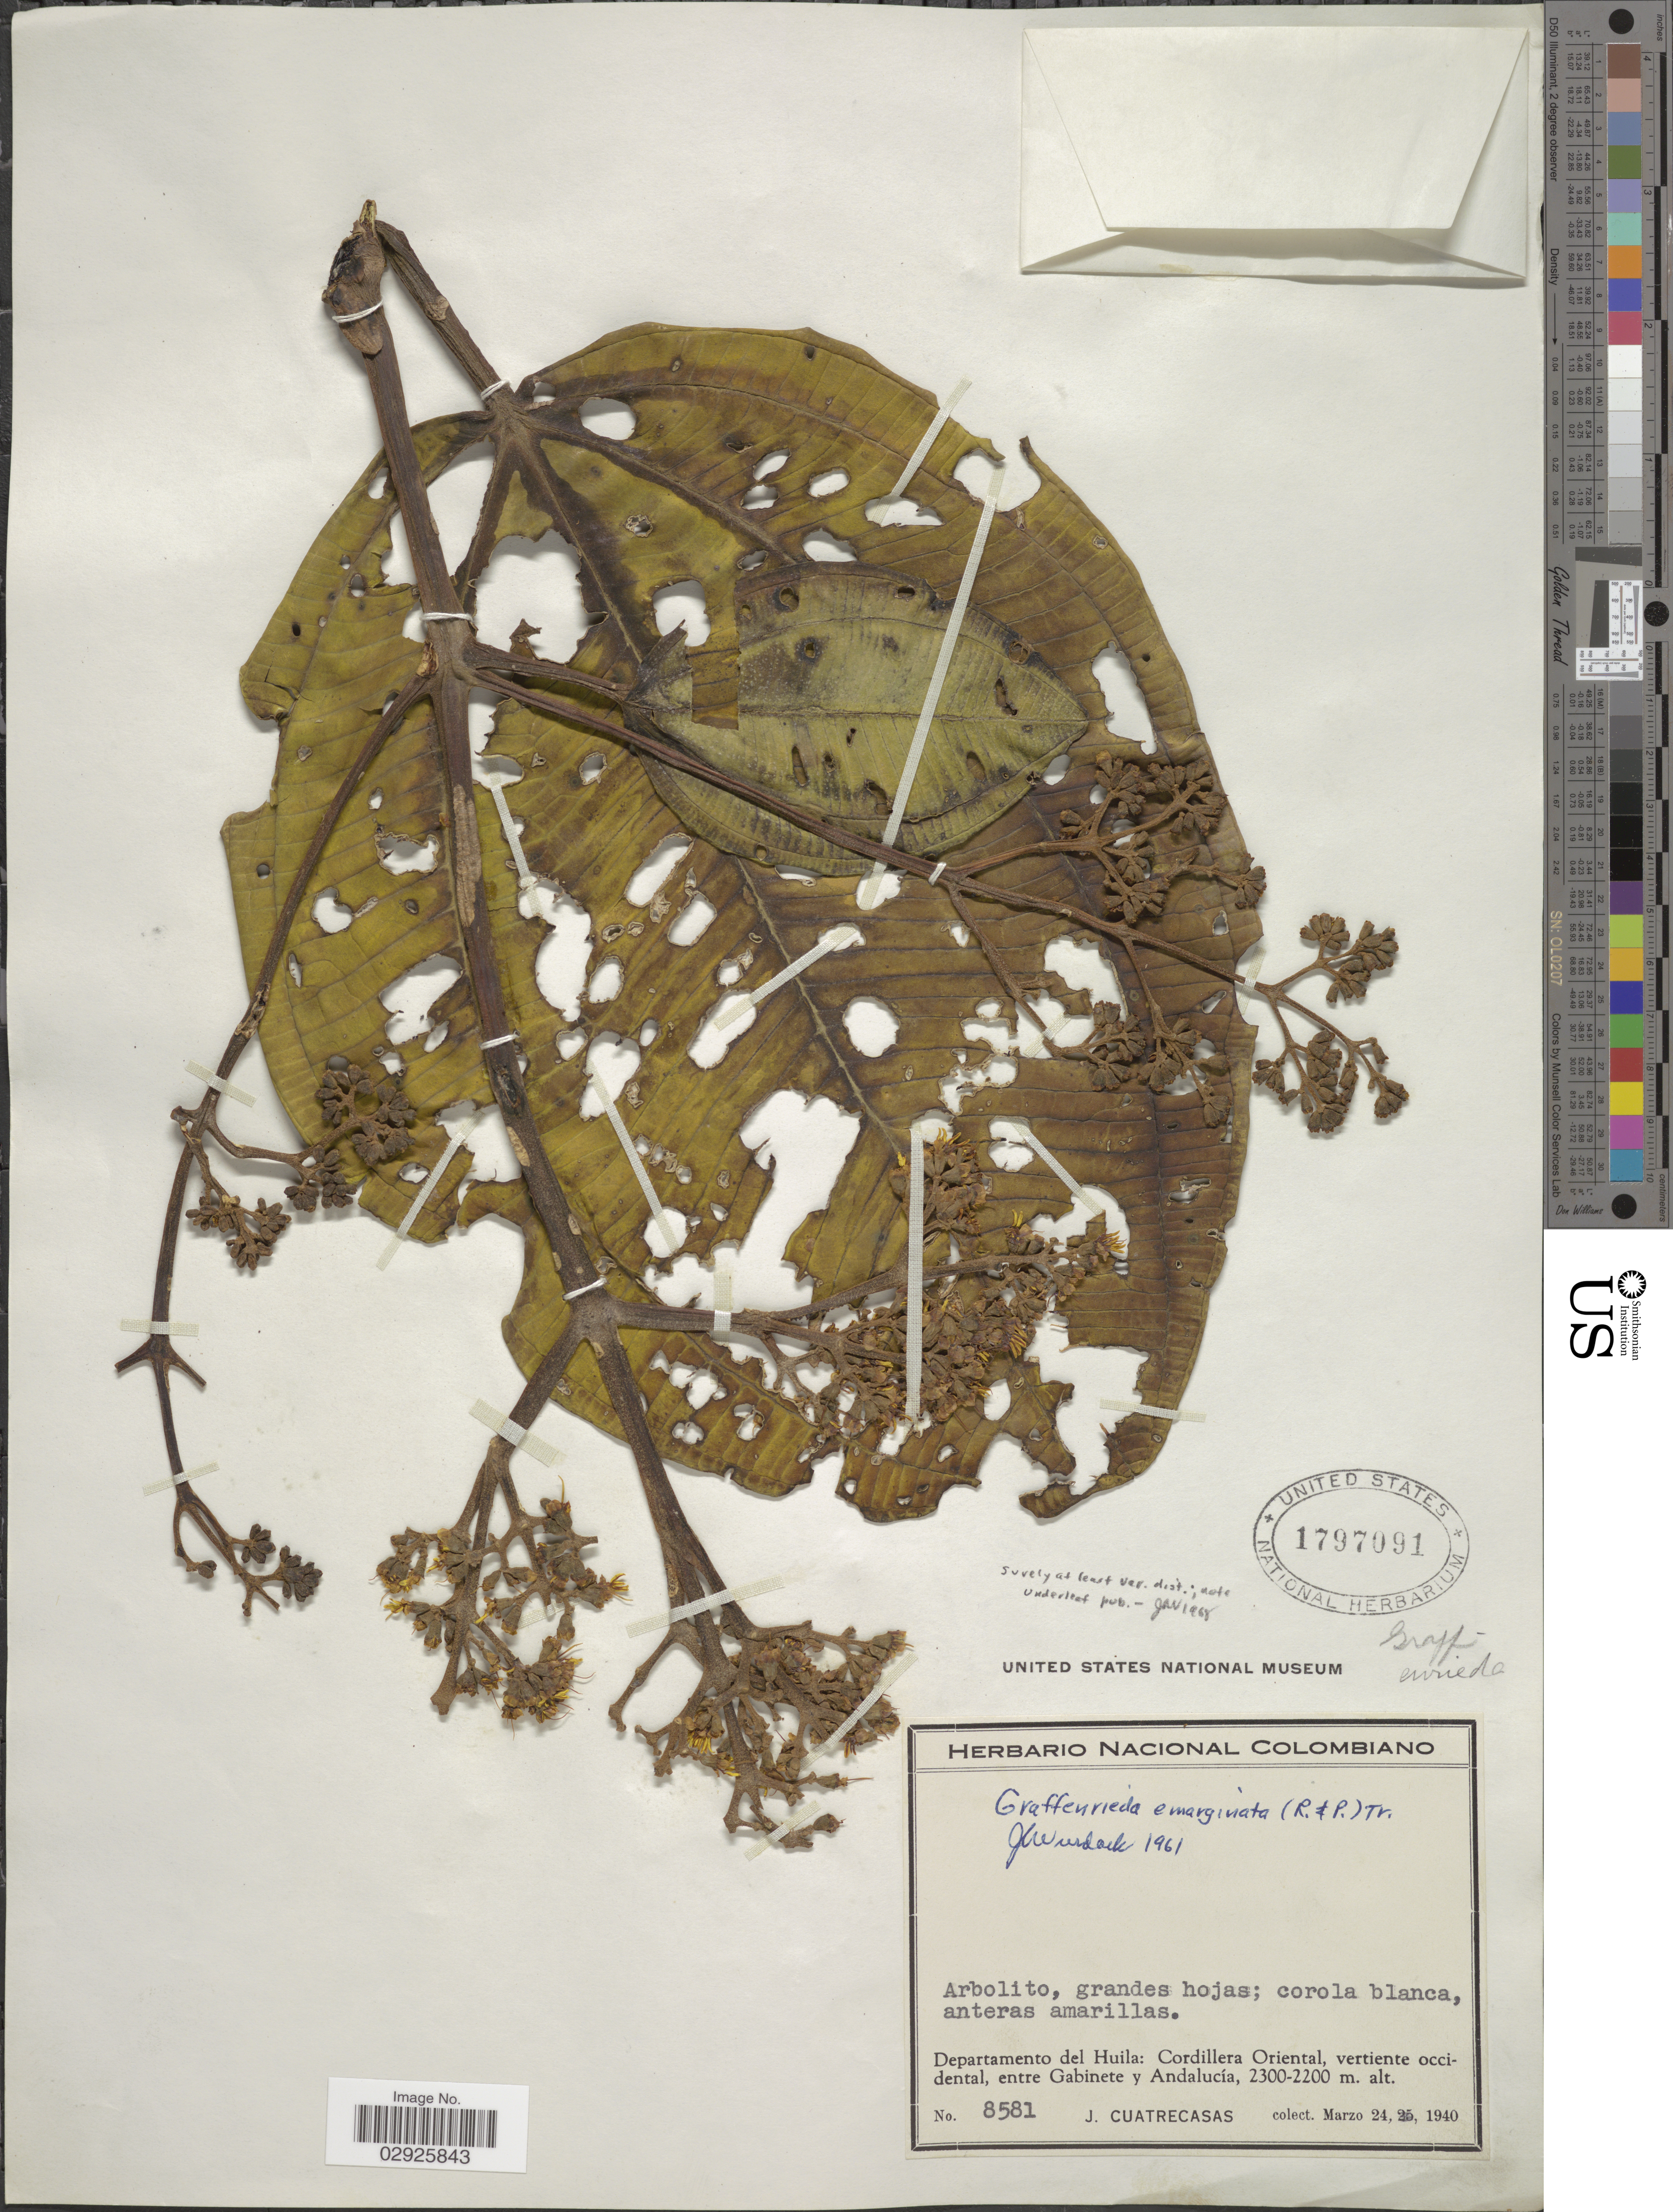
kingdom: Plantae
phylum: Tracheophyta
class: Magnoliopsida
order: Myrtales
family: Melastomataceae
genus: Graffenrieda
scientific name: Graffenrieda emarginata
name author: (Ruiz & Pav.) Triana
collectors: J. Cuatrecasas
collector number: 8581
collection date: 1940-03-24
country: Colombia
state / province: Huila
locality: Departamento del Huila: Cordillera Oriental, vertiente occidental, entre Gabinete y Andalucía.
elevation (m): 2200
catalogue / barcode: US 1797091